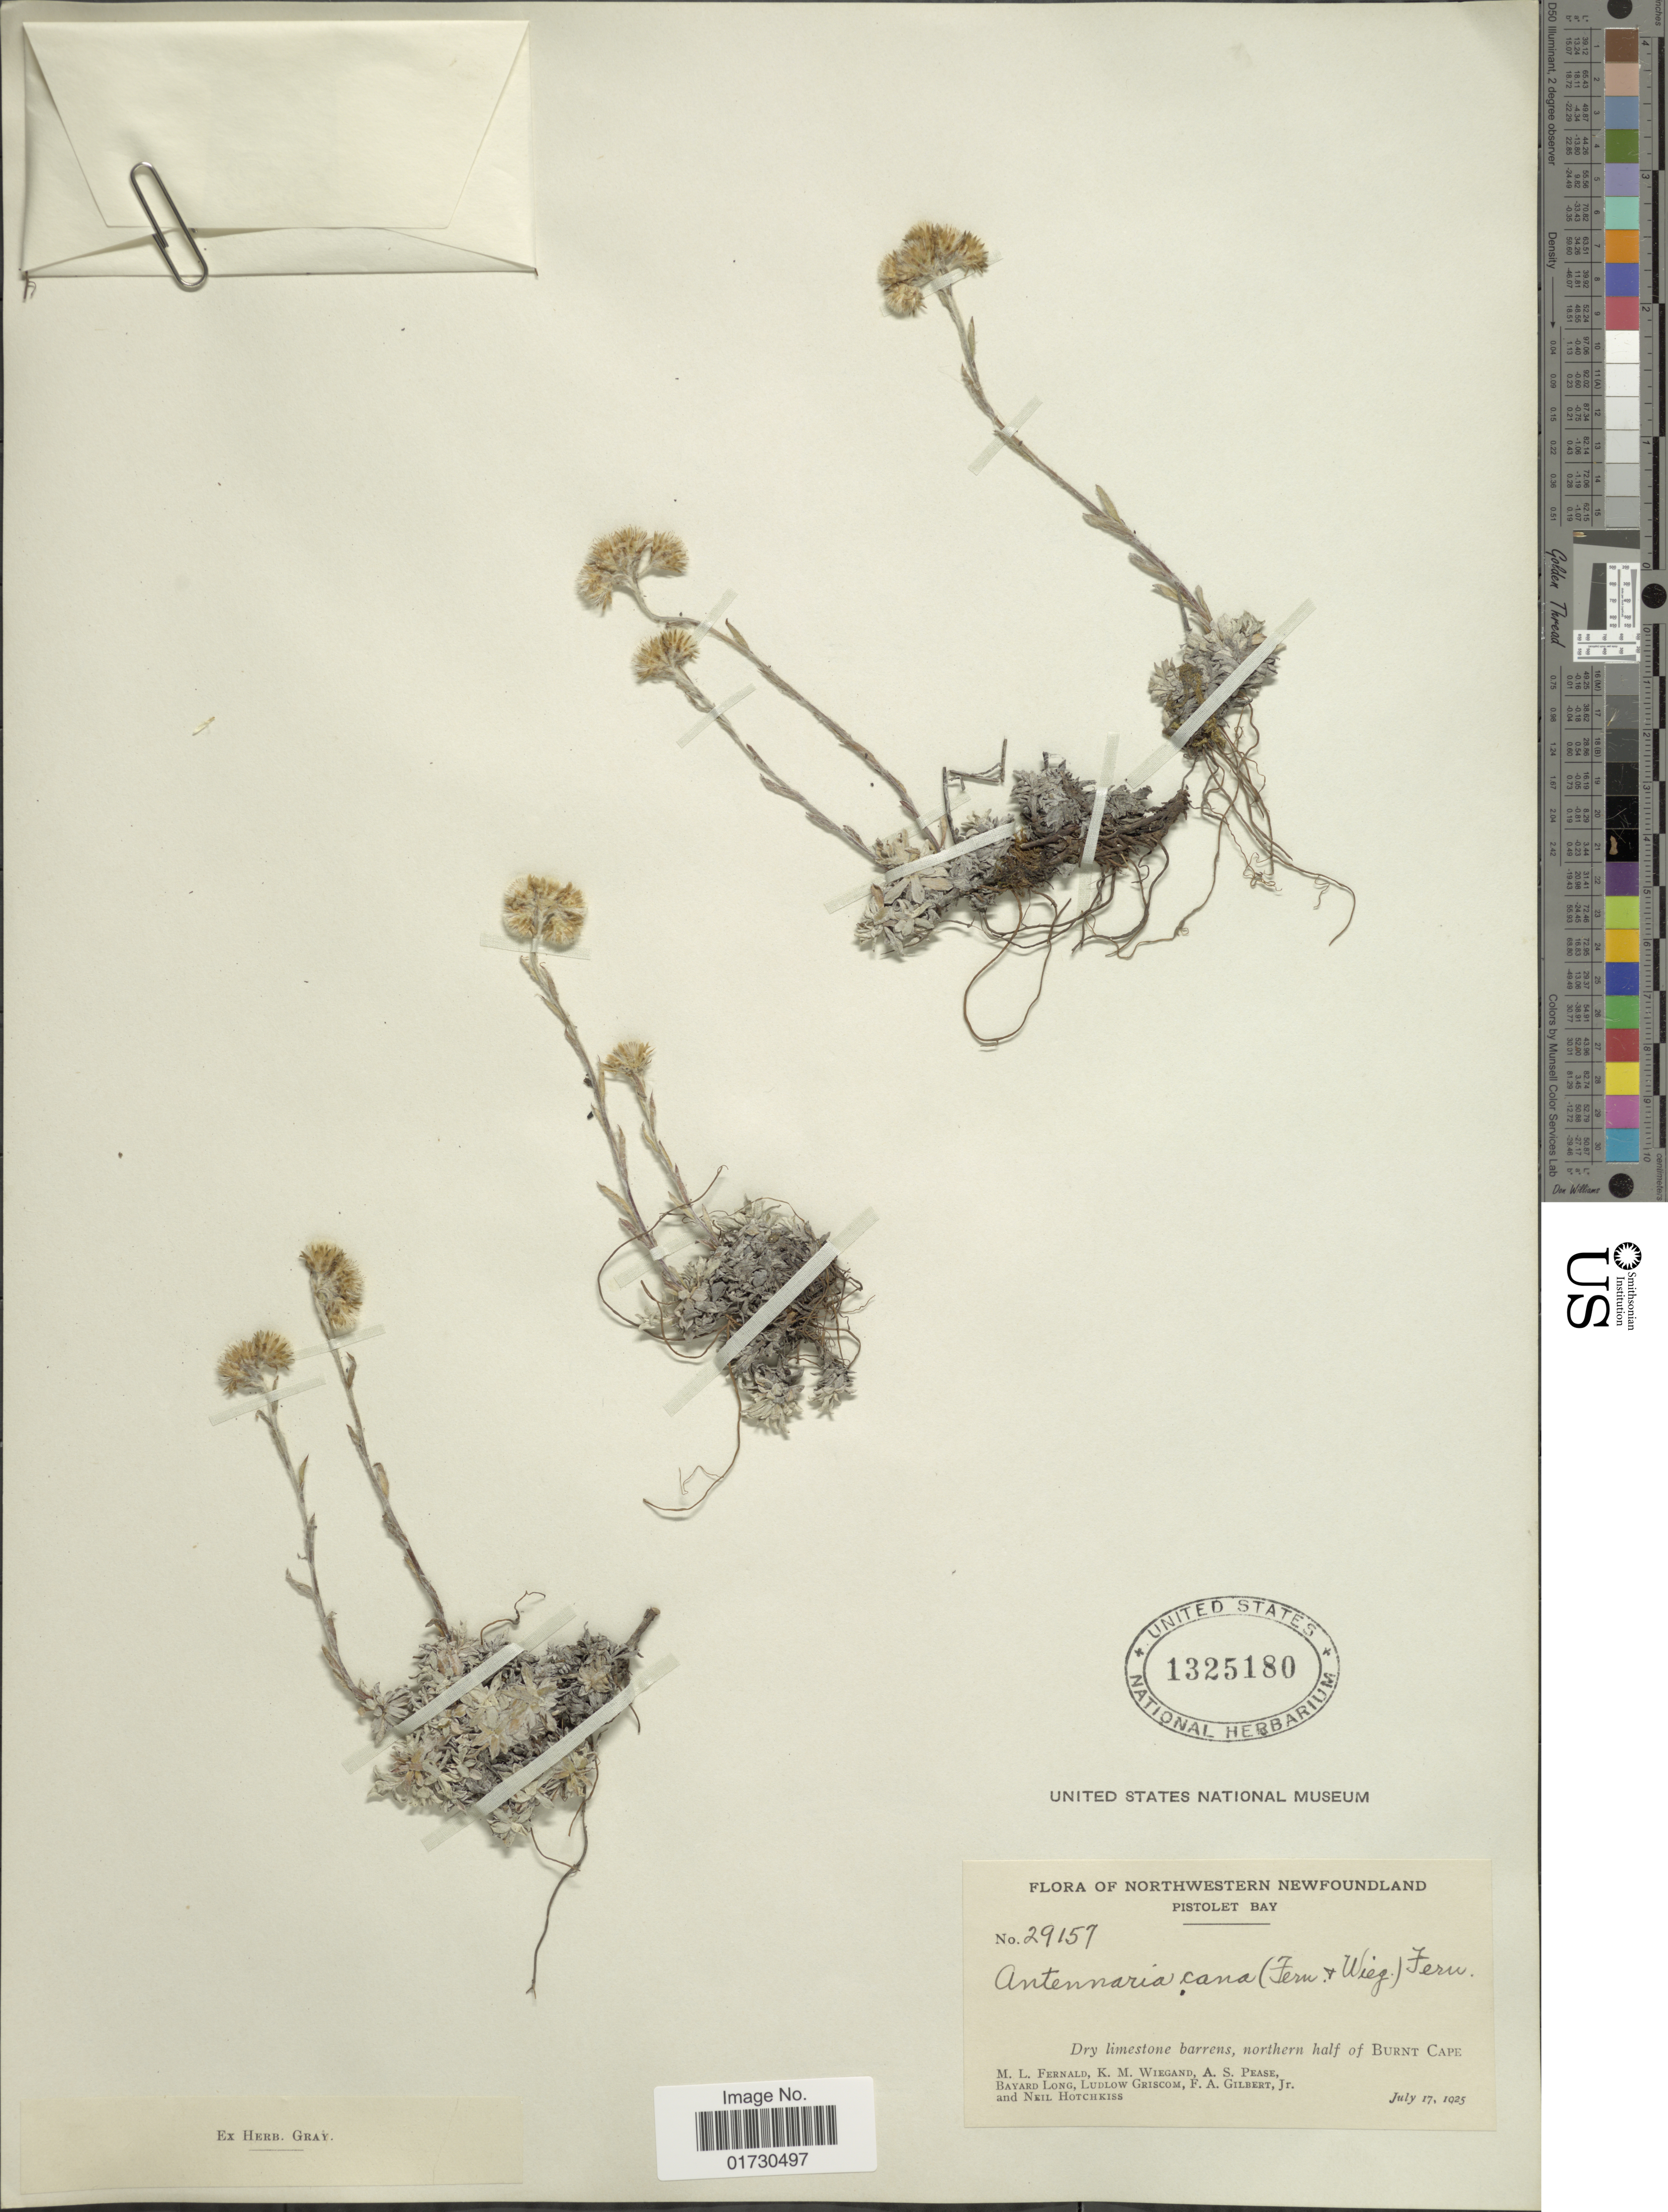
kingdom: Plantae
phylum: Tracheophyta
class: Magnoliopsida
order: Asterales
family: Asteraceae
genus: Antennaria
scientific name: Antennaria cana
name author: (Fernald & Wiegand) Fernald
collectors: M. L. Fernald, K. M. Wiegand, A. S. Pease, B. H. Long & et al.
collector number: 29157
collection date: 1925-07-17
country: Canada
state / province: Newfoundland and Labrador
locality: Northwestern Newfoundland, Pistolet Bay, Northern half of Burnt Cape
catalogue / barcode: US 1325180